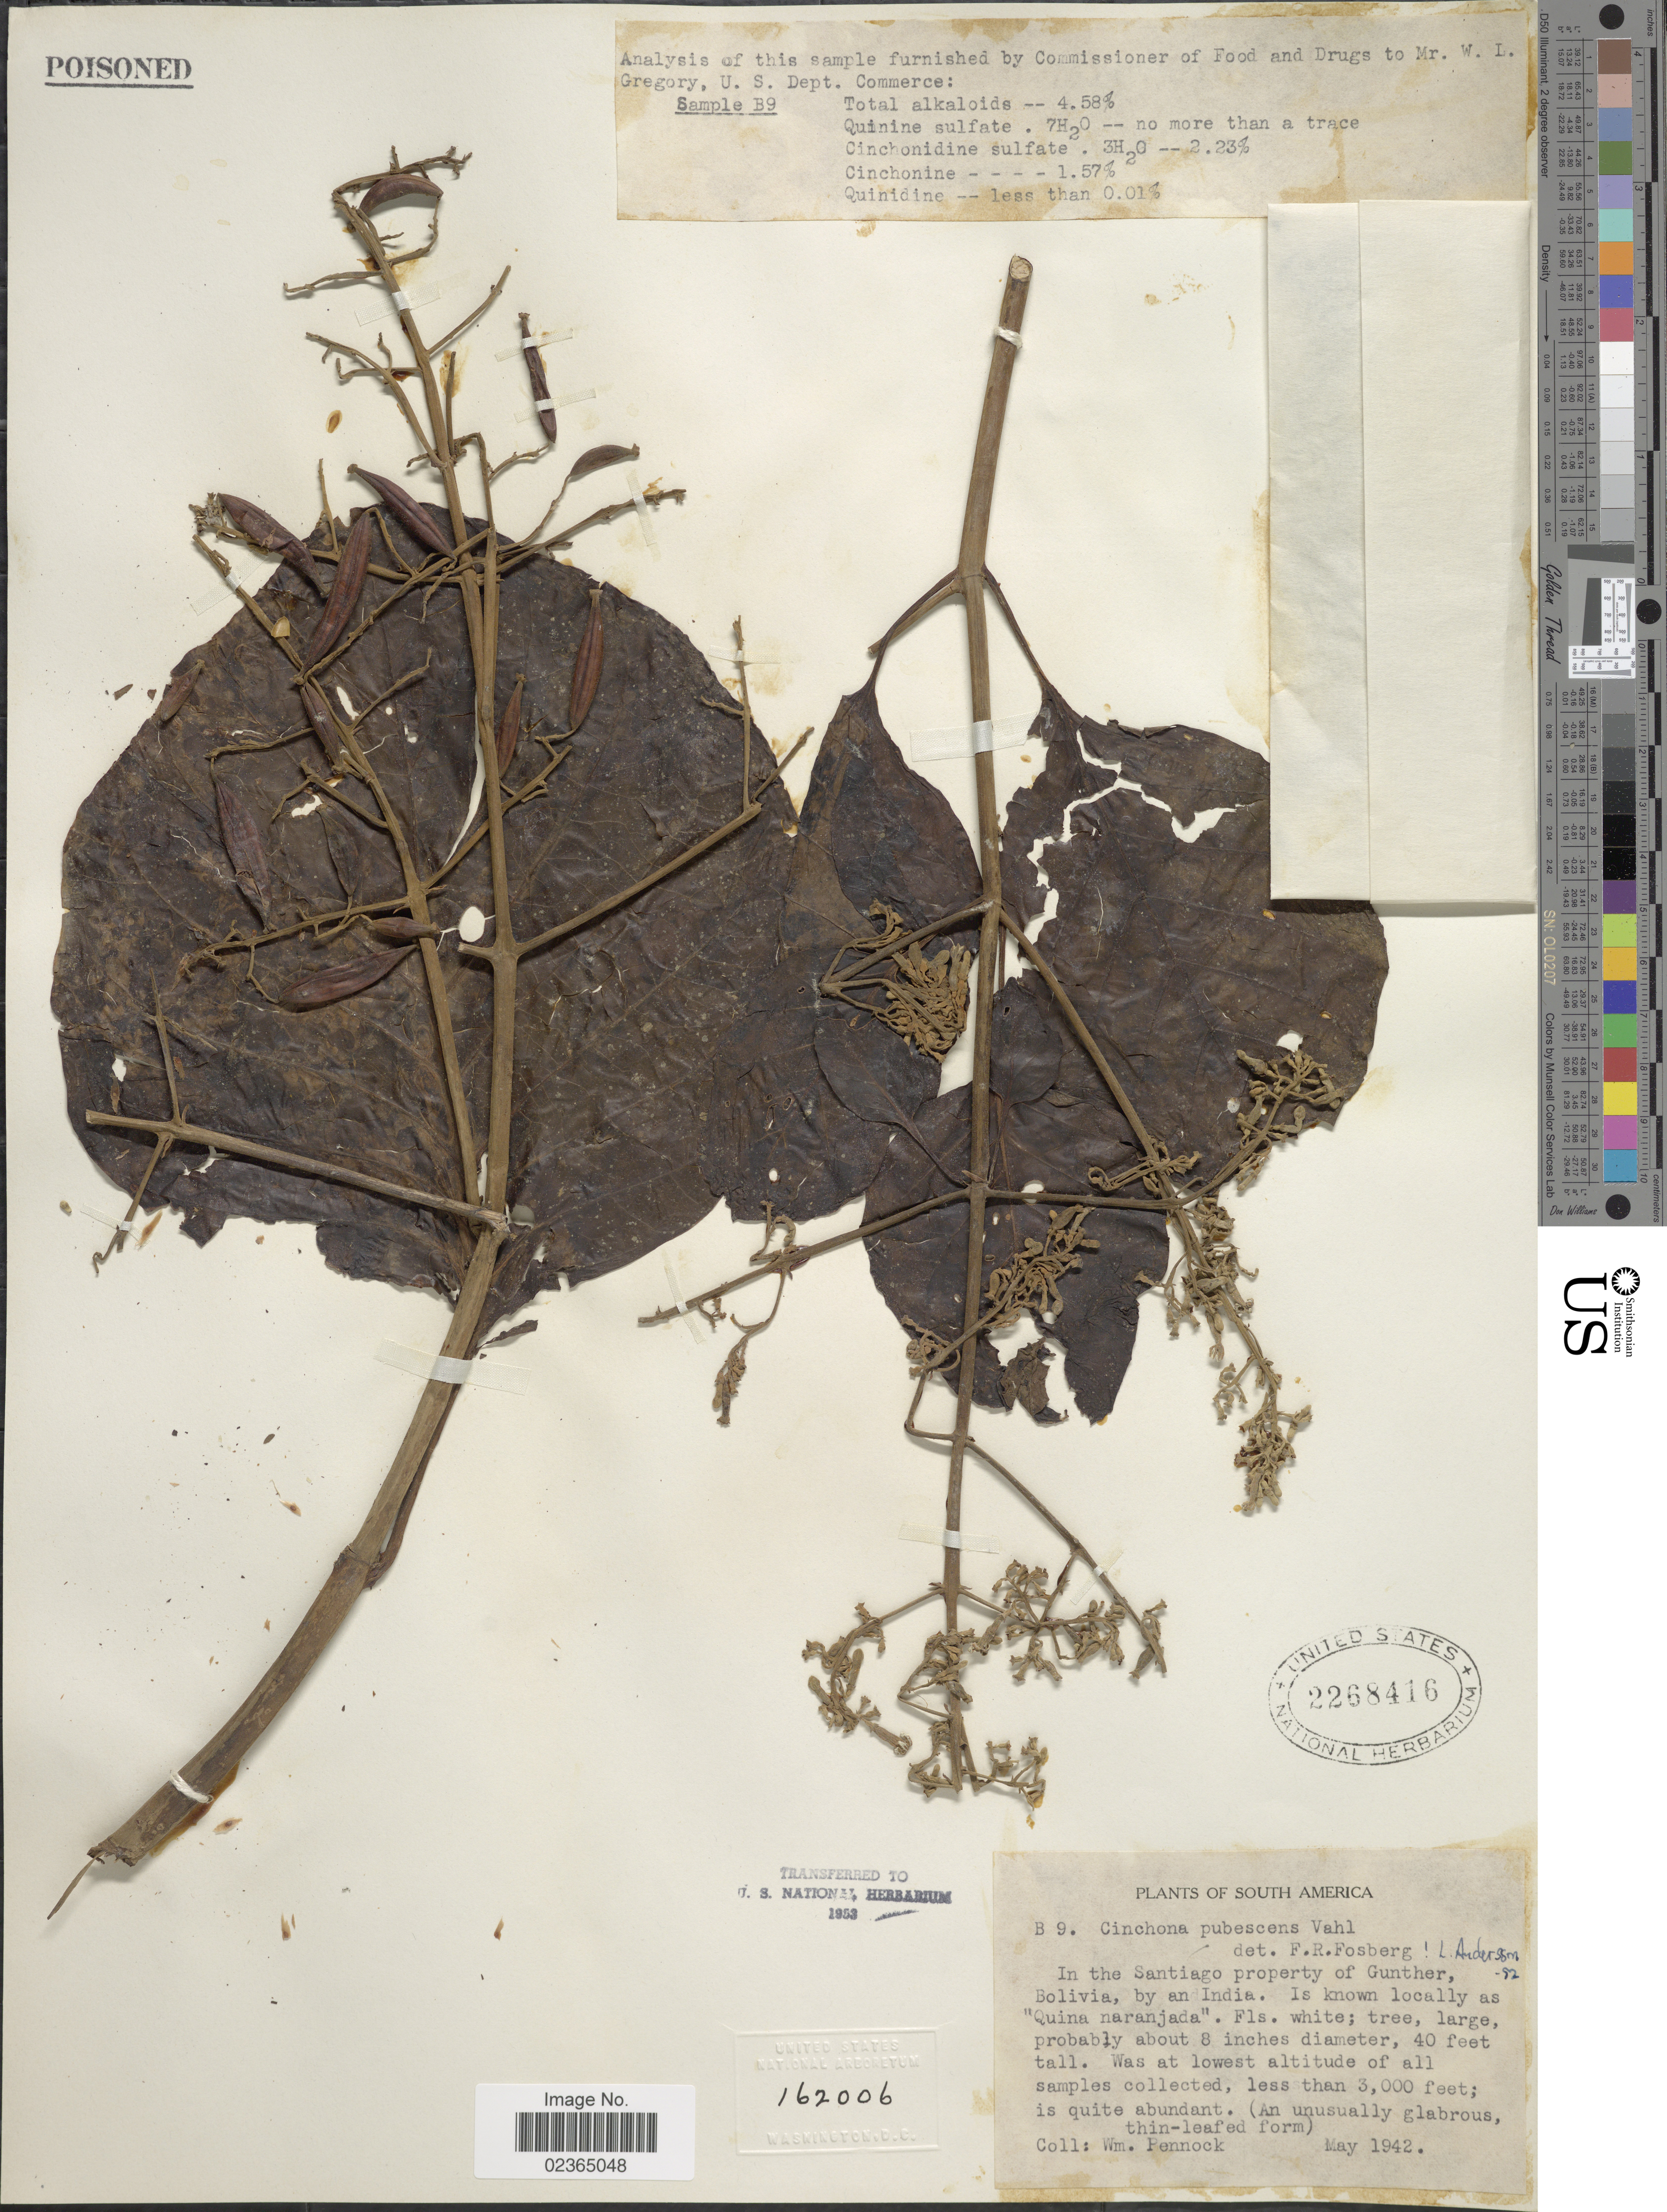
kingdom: Plantae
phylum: Tracheophyta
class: Magnoliopsida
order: Gentianales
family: Rubiaceae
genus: Cinchona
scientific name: Cinchona pubescens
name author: Vahl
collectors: W. Pennock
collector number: B 9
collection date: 1942-05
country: Bolivia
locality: In the Santiago property of Gunther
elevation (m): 914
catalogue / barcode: US 2268416